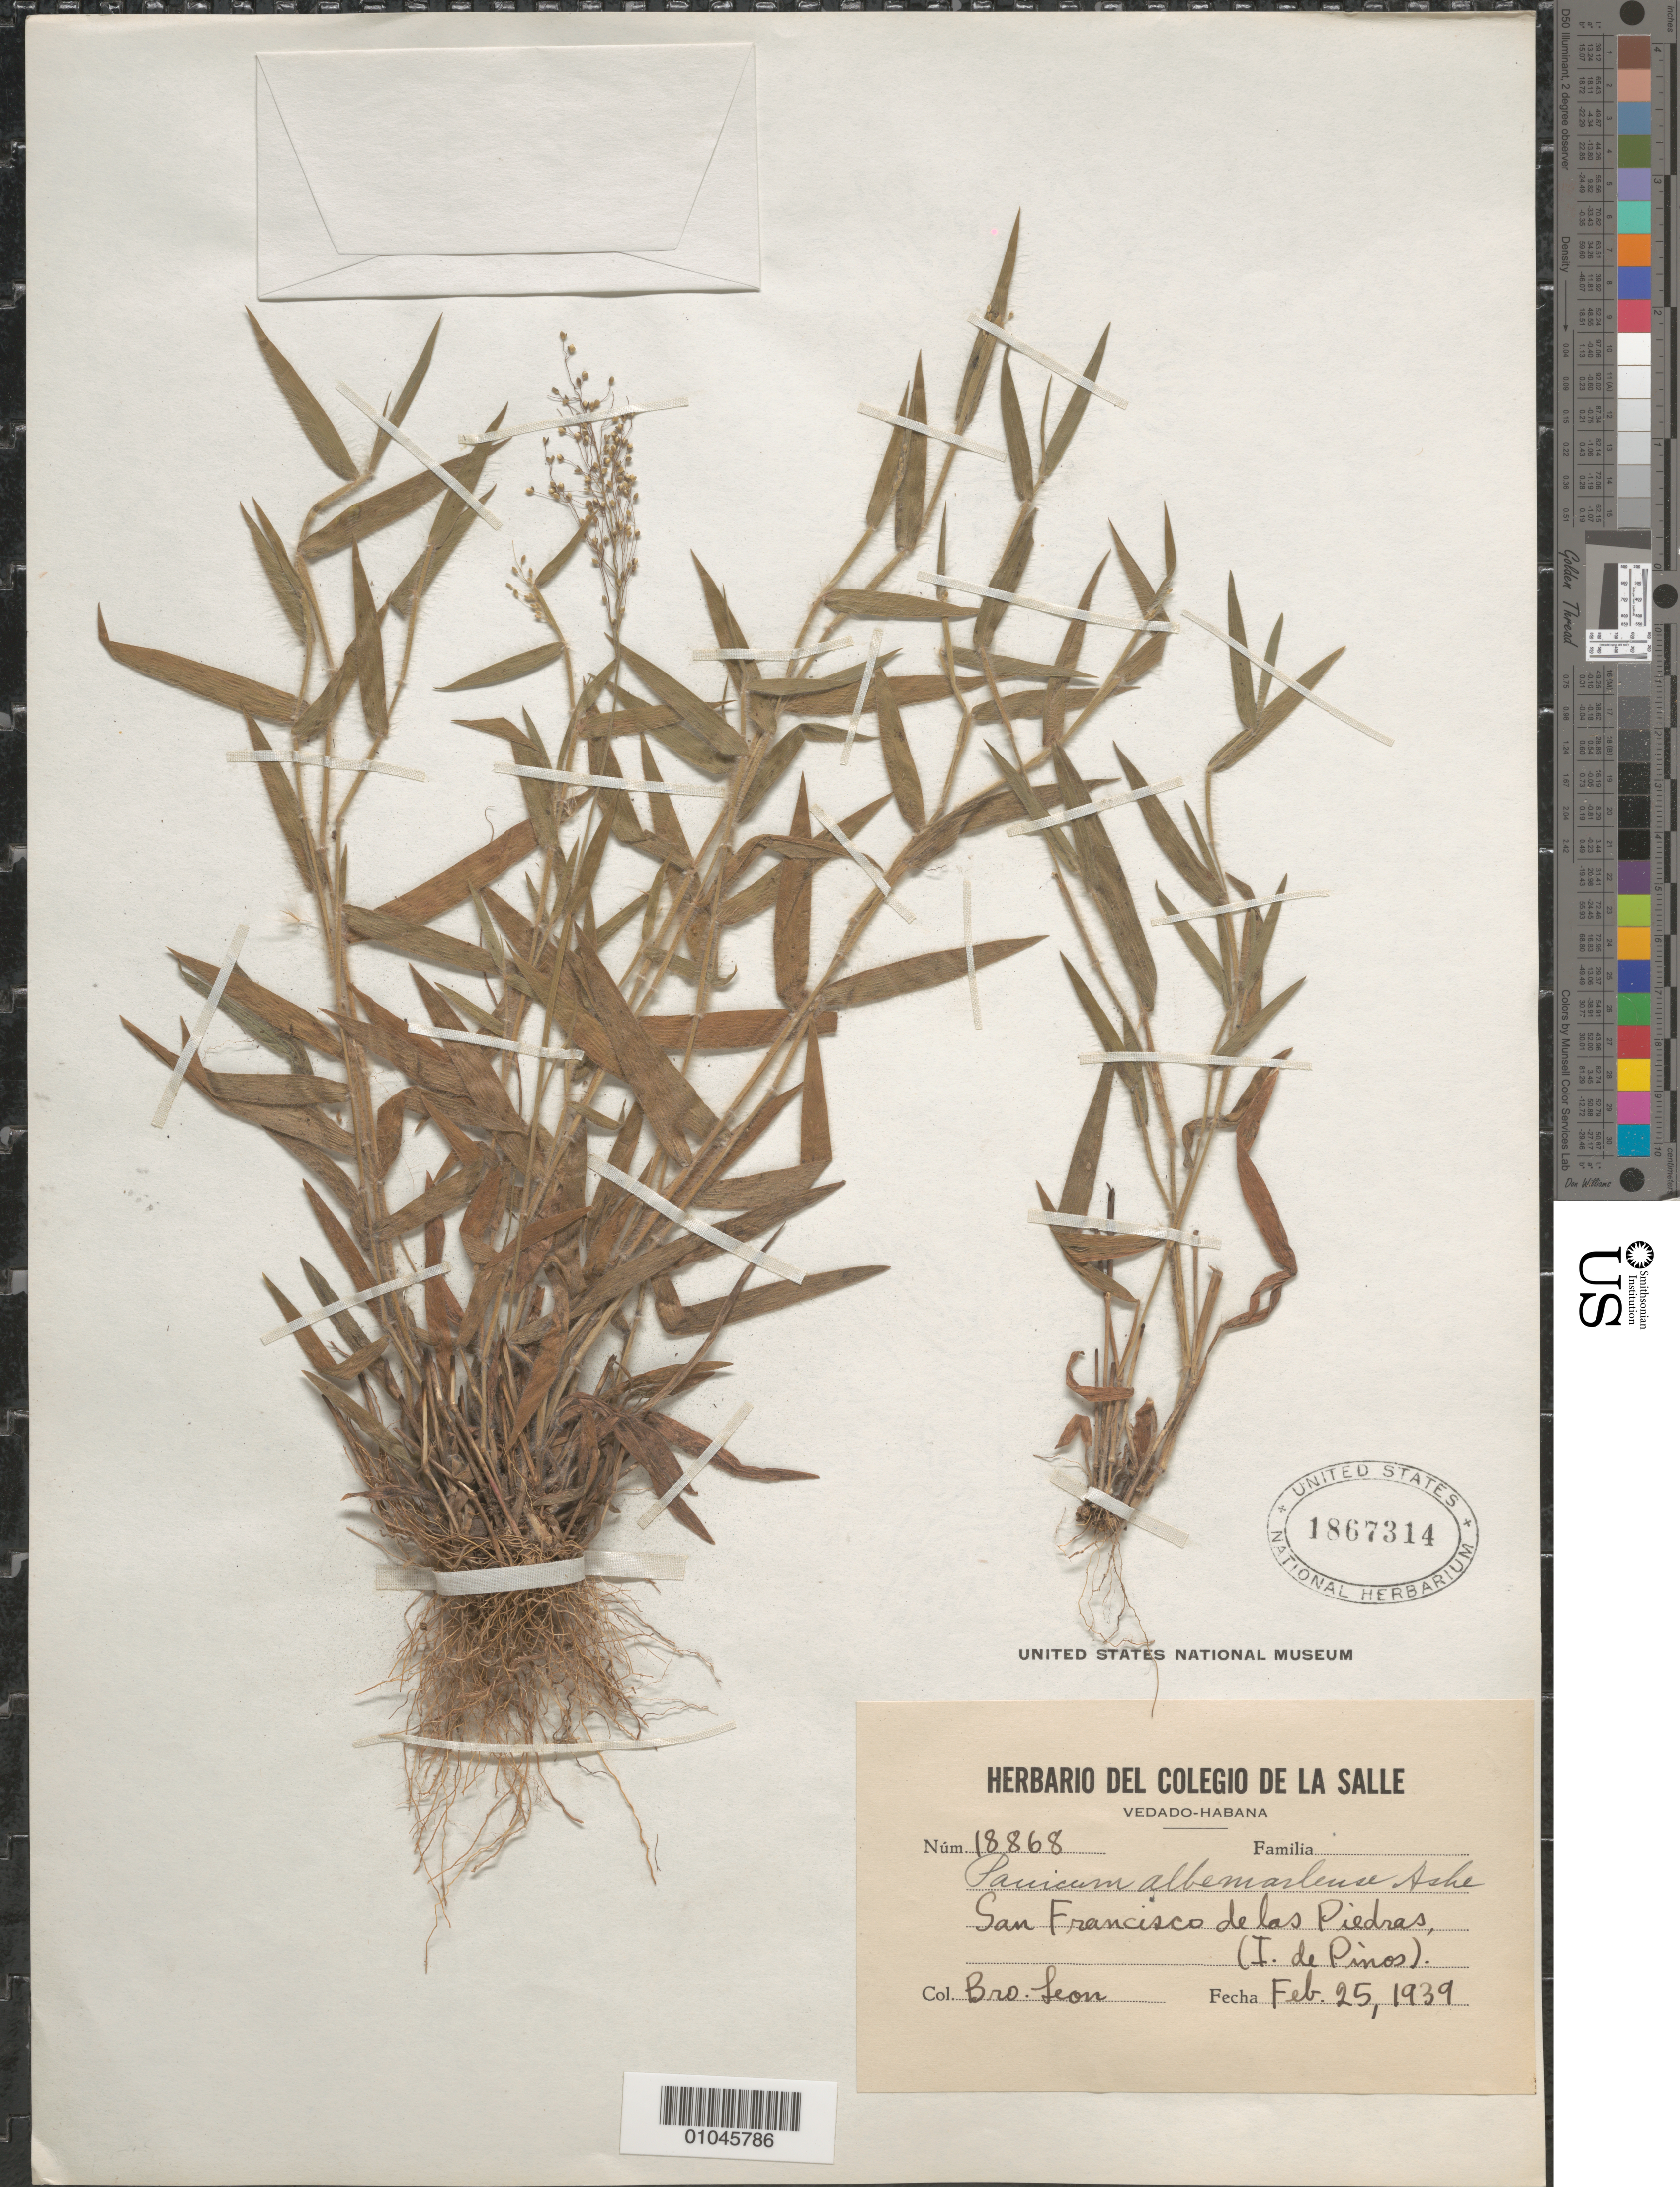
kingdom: Plantae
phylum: Tracheophyta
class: Liliopsida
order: Poales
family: Poaceae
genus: Panicum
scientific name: Panicum albemarlense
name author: Ashe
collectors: Bro. León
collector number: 18868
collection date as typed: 25 Feb 1939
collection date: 1939-02-25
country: Cuba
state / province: La Habana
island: Cuba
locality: San Francisco de las piedras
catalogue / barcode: US 1867314